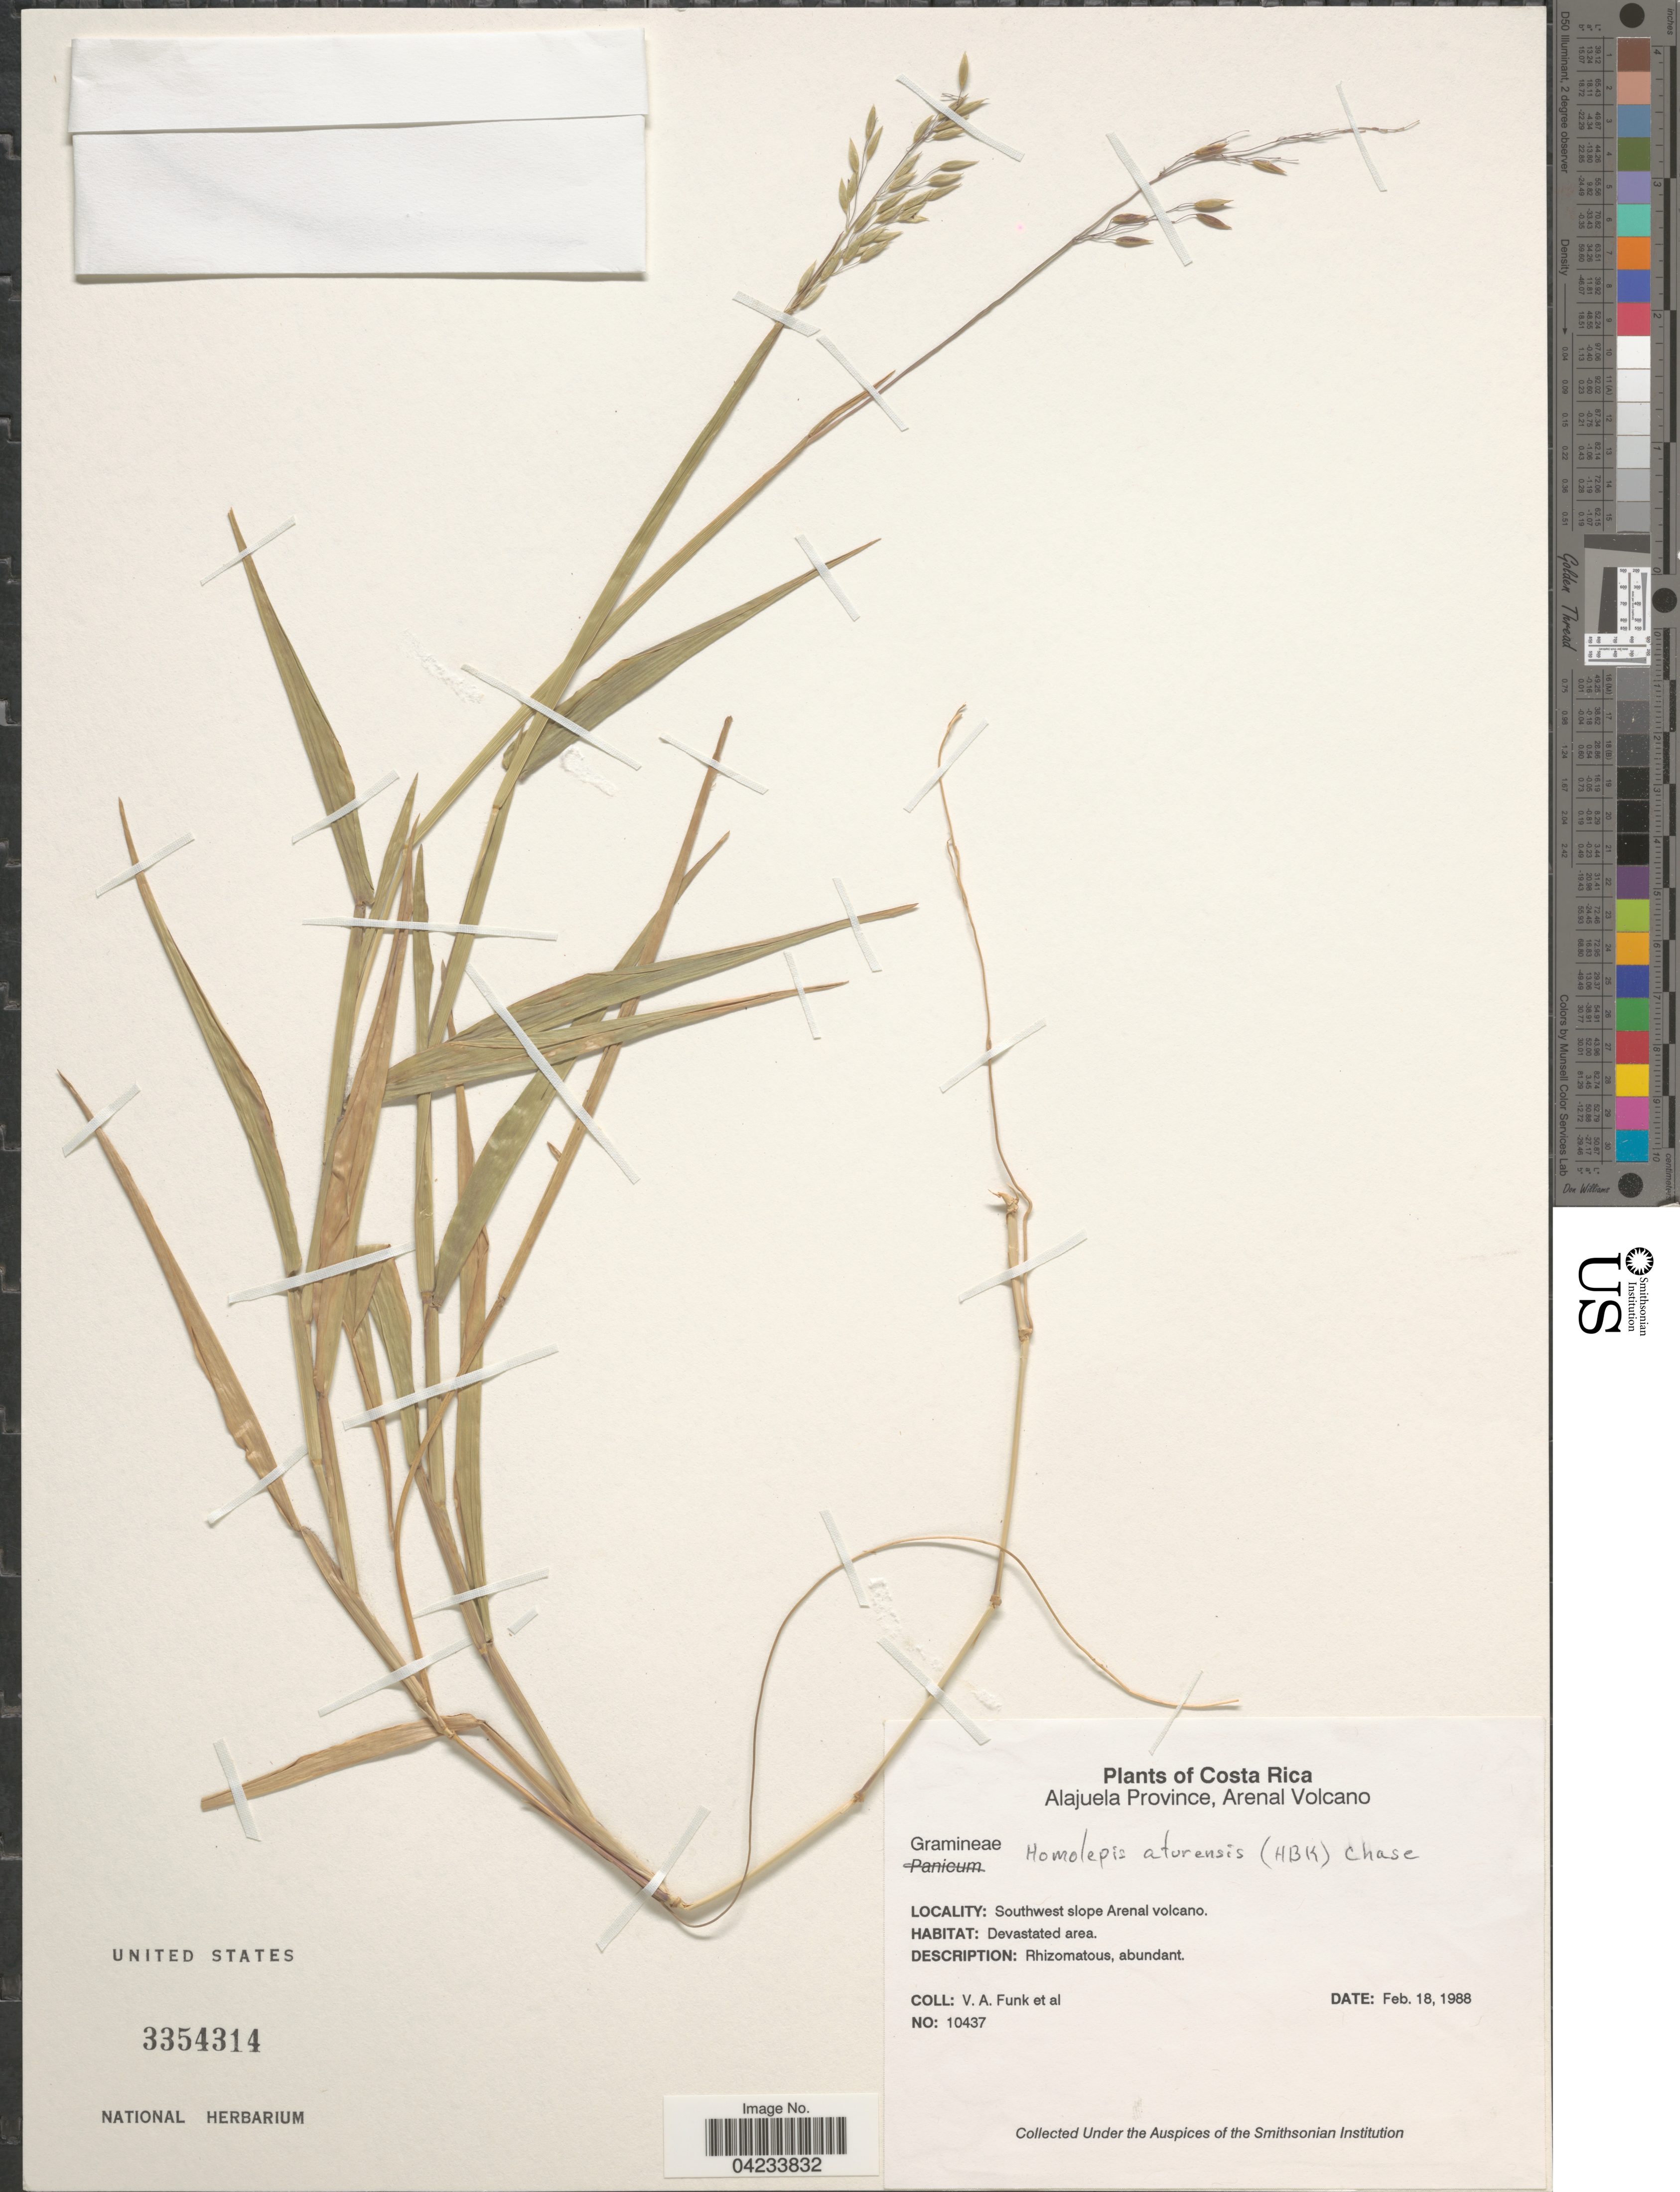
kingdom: Plantae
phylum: Tracheophyta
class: Liliopsida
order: Poales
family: Poaceae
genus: Homolepis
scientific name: Homolepis aturensis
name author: (Kunth) Chase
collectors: V. Funk & et al.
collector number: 10437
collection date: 1988-02-18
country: Costa Rica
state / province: Alajuela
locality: Alajuela Province, Arenal Volcano. Southwest slope Arenal volcano.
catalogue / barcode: US 3354314